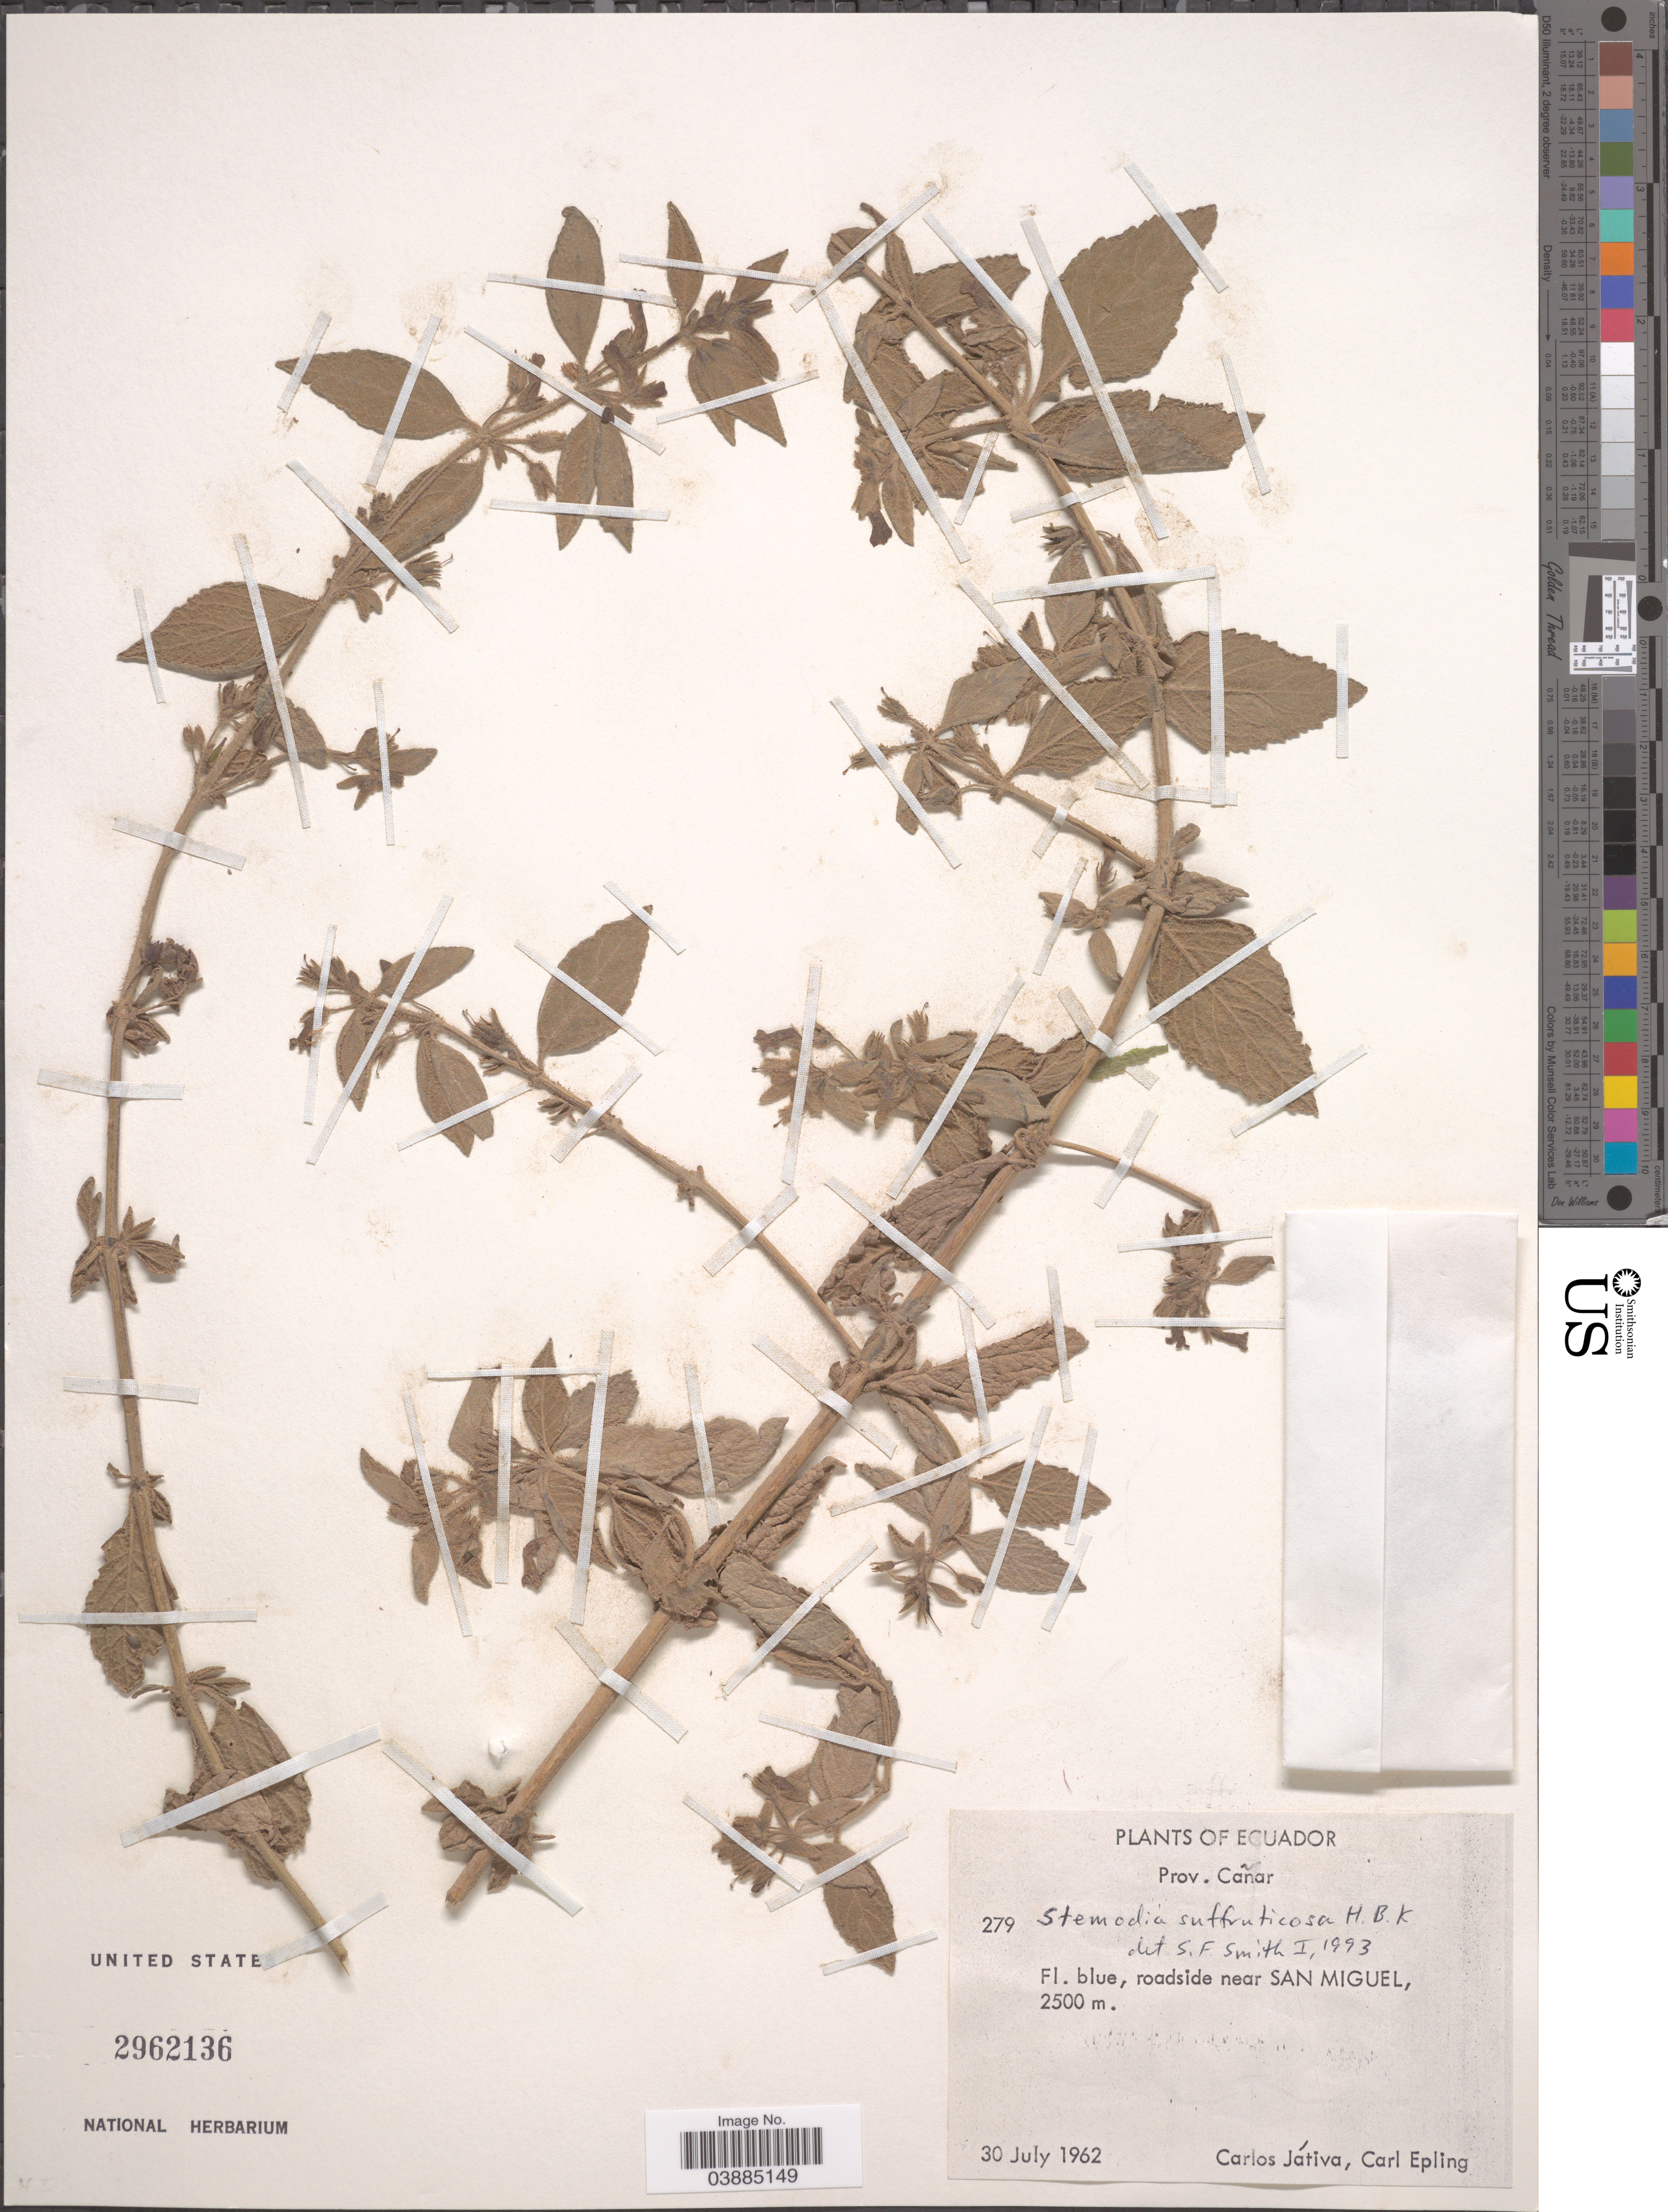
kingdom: Plantae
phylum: Tracheophyta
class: Magnoliopsida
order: Lamiales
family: Plantaginaceae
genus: Stemodia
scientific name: Stemodia suffruticosa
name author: Kunth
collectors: C. D. Játiva & C. C. Epling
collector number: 279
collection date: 1962-07-30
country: Ecuador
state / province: Cañar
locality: Roadside near San Miguel.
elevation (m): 2500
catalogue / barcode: US 2962136